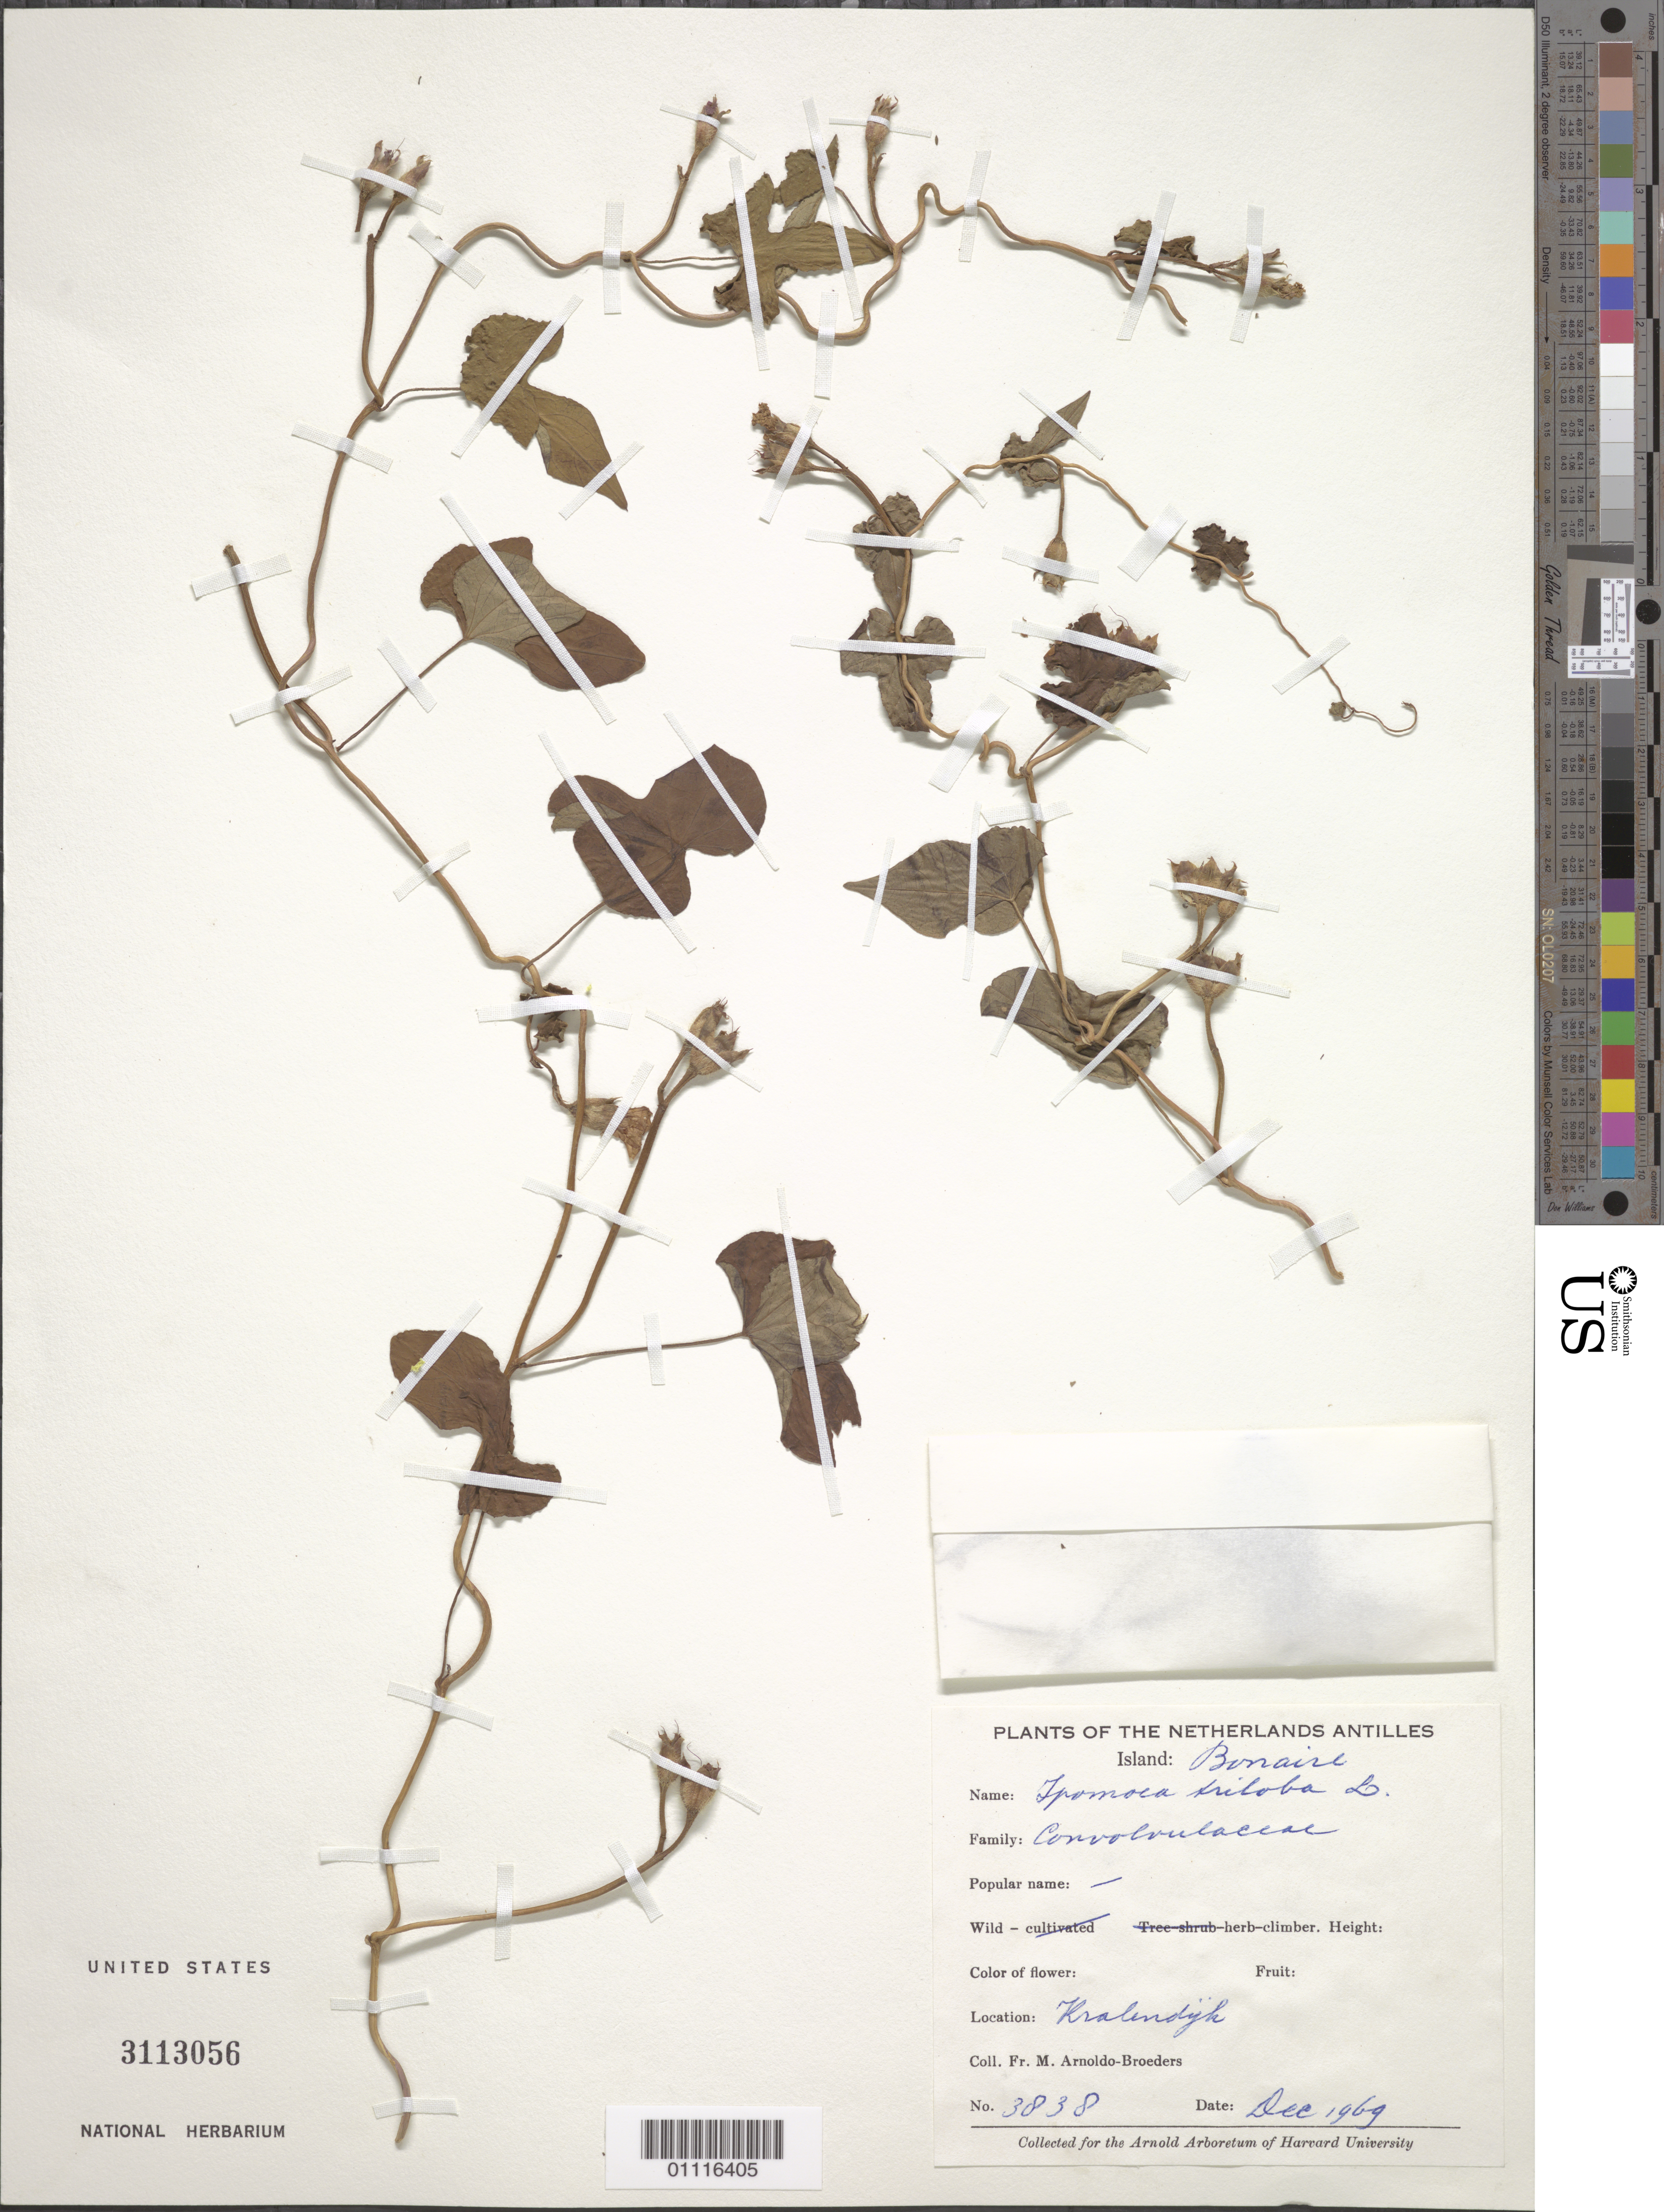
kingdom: Plantae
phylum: Tracheophyta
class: Magnoliopsida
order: Solanales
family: Convolvulaceae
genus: Ipomoea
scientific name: Ipomoea triloba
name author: L.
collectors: N. Arnoldo-Broeders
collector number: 3838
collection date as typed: Dec 1969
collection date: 1969-12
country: Netherlands Antilles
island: Bonaire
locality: Kralendigh.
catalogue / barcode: US 3113056